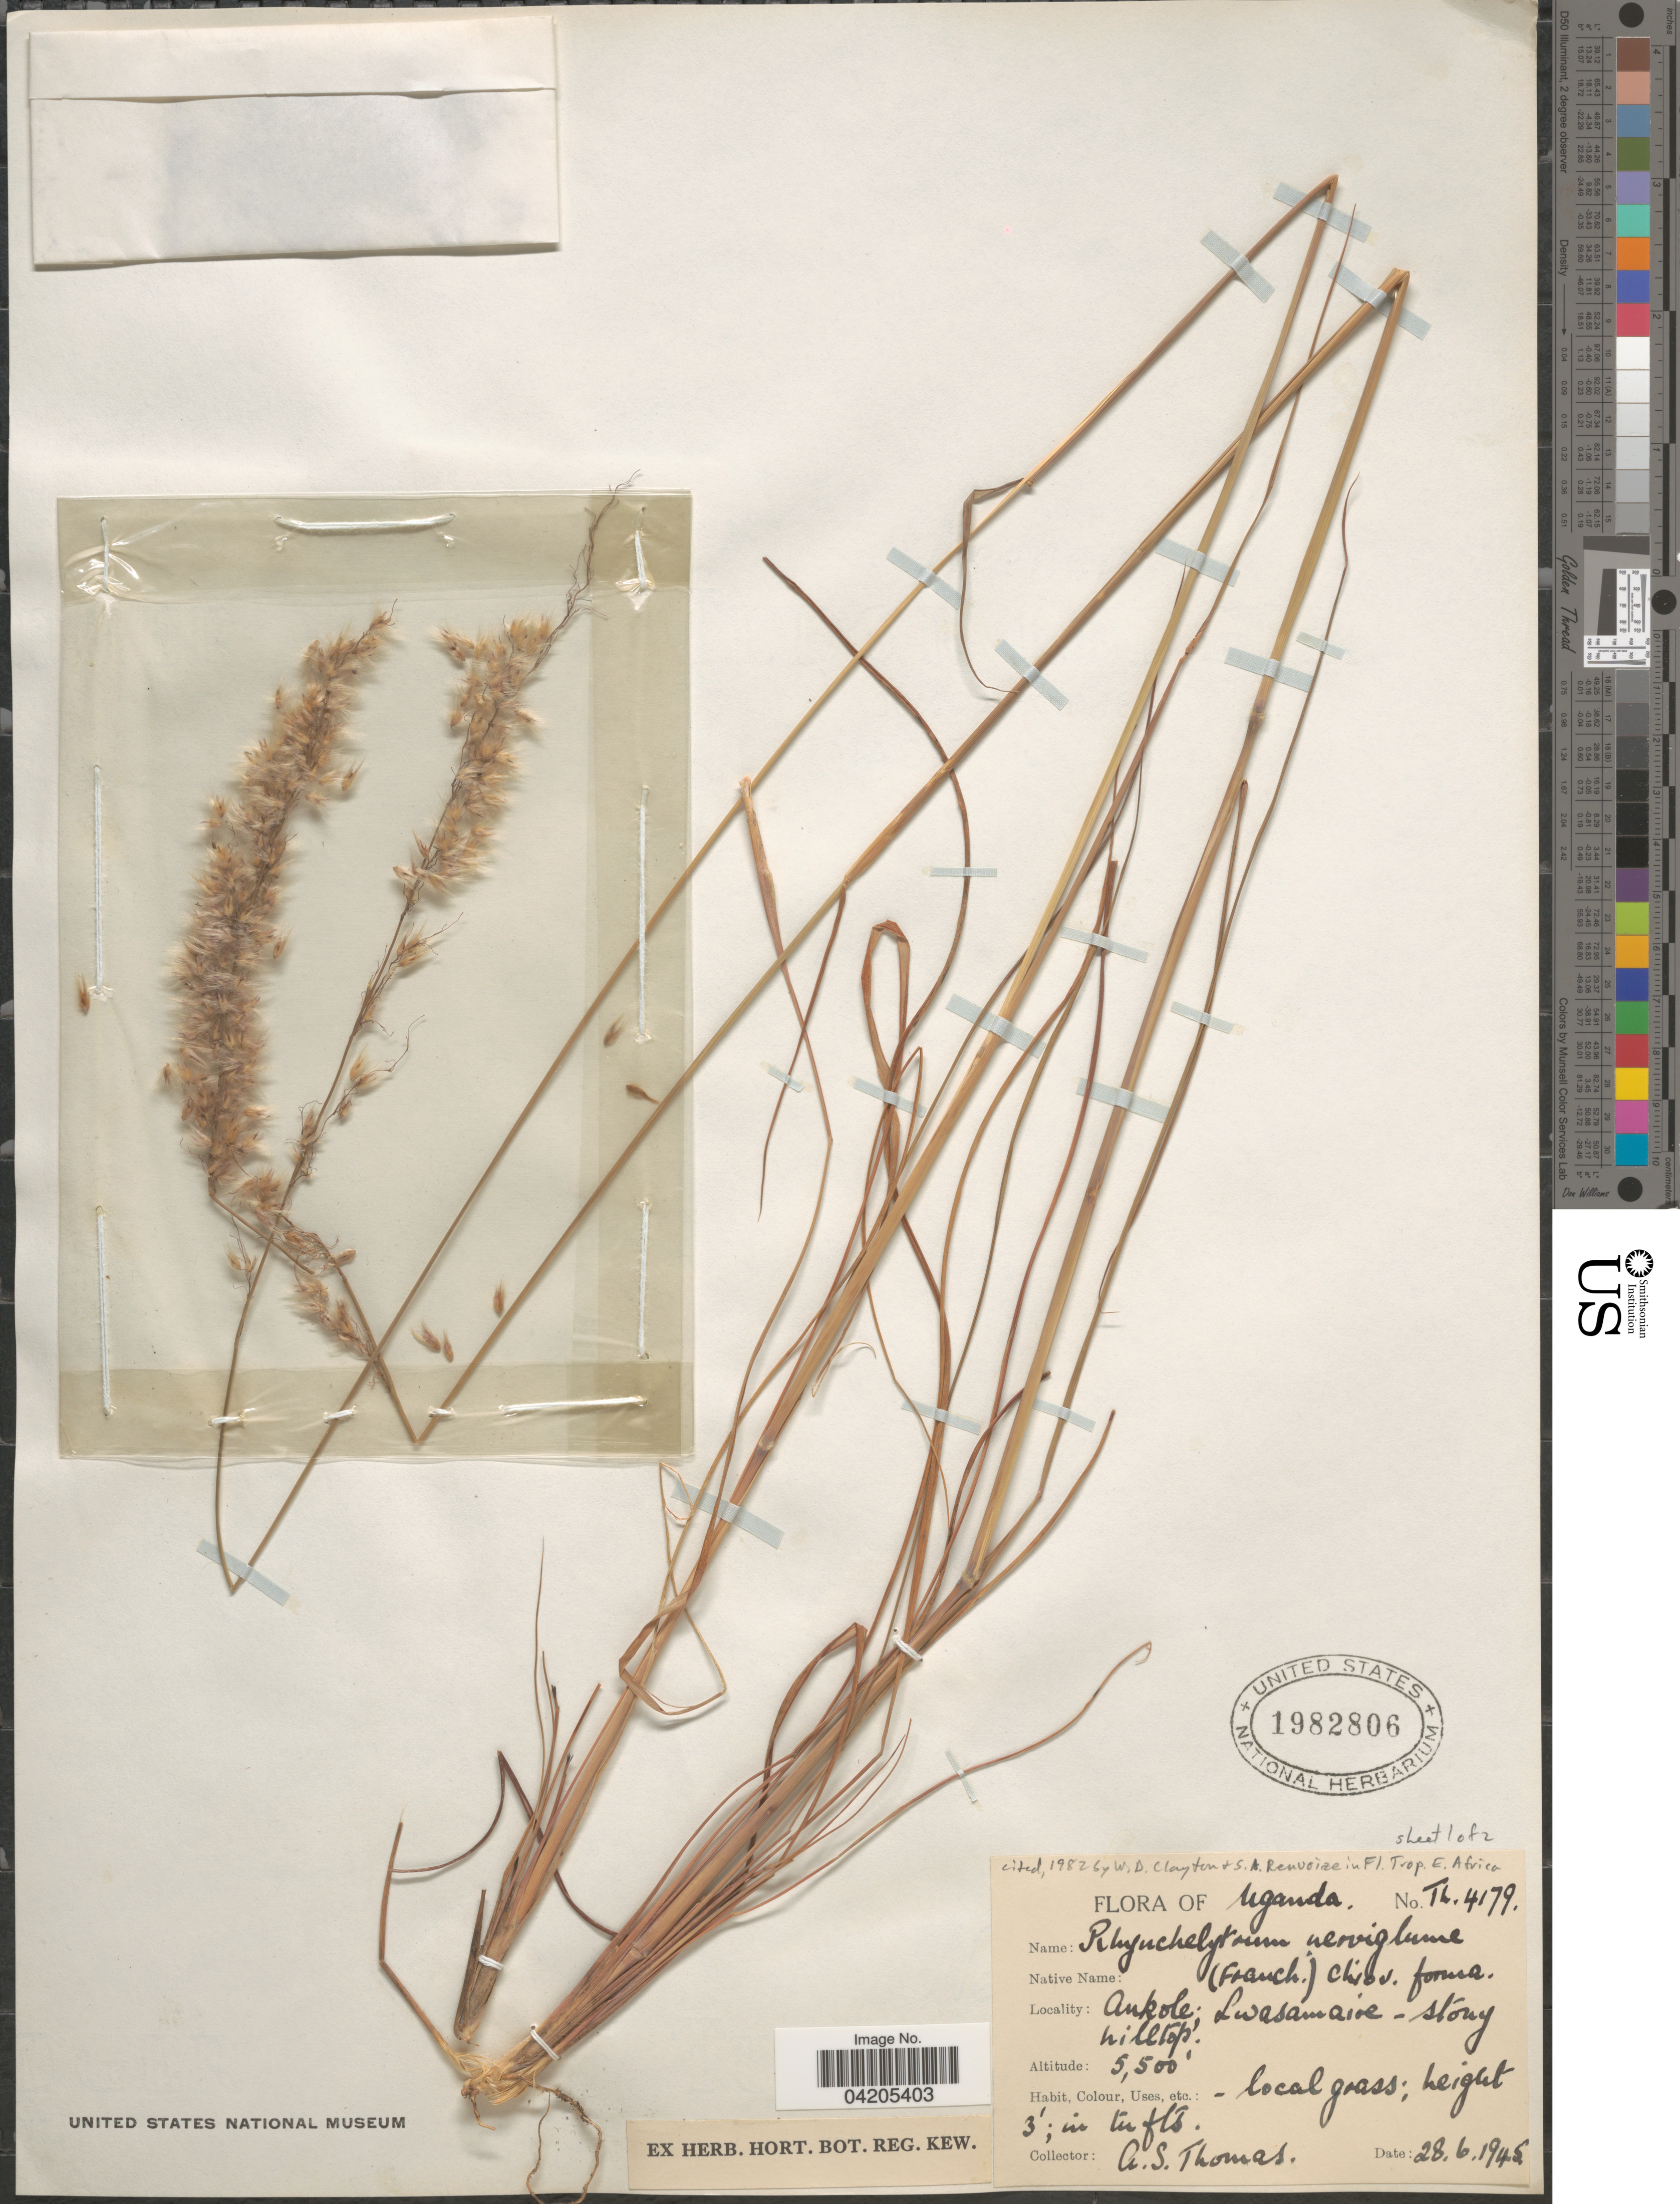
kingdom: Plantae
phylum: Tracheophyta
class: Liliopsida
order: Poales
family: Poaceae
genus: Melinis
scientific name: Melinis nerviglumis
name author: (Franch.) Zizka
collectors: A. Thomas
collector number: Th4179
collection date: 1945-06-28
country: Uganda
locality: Ankole: Lwasamaire.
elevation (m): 1676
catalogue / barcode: US 1982806